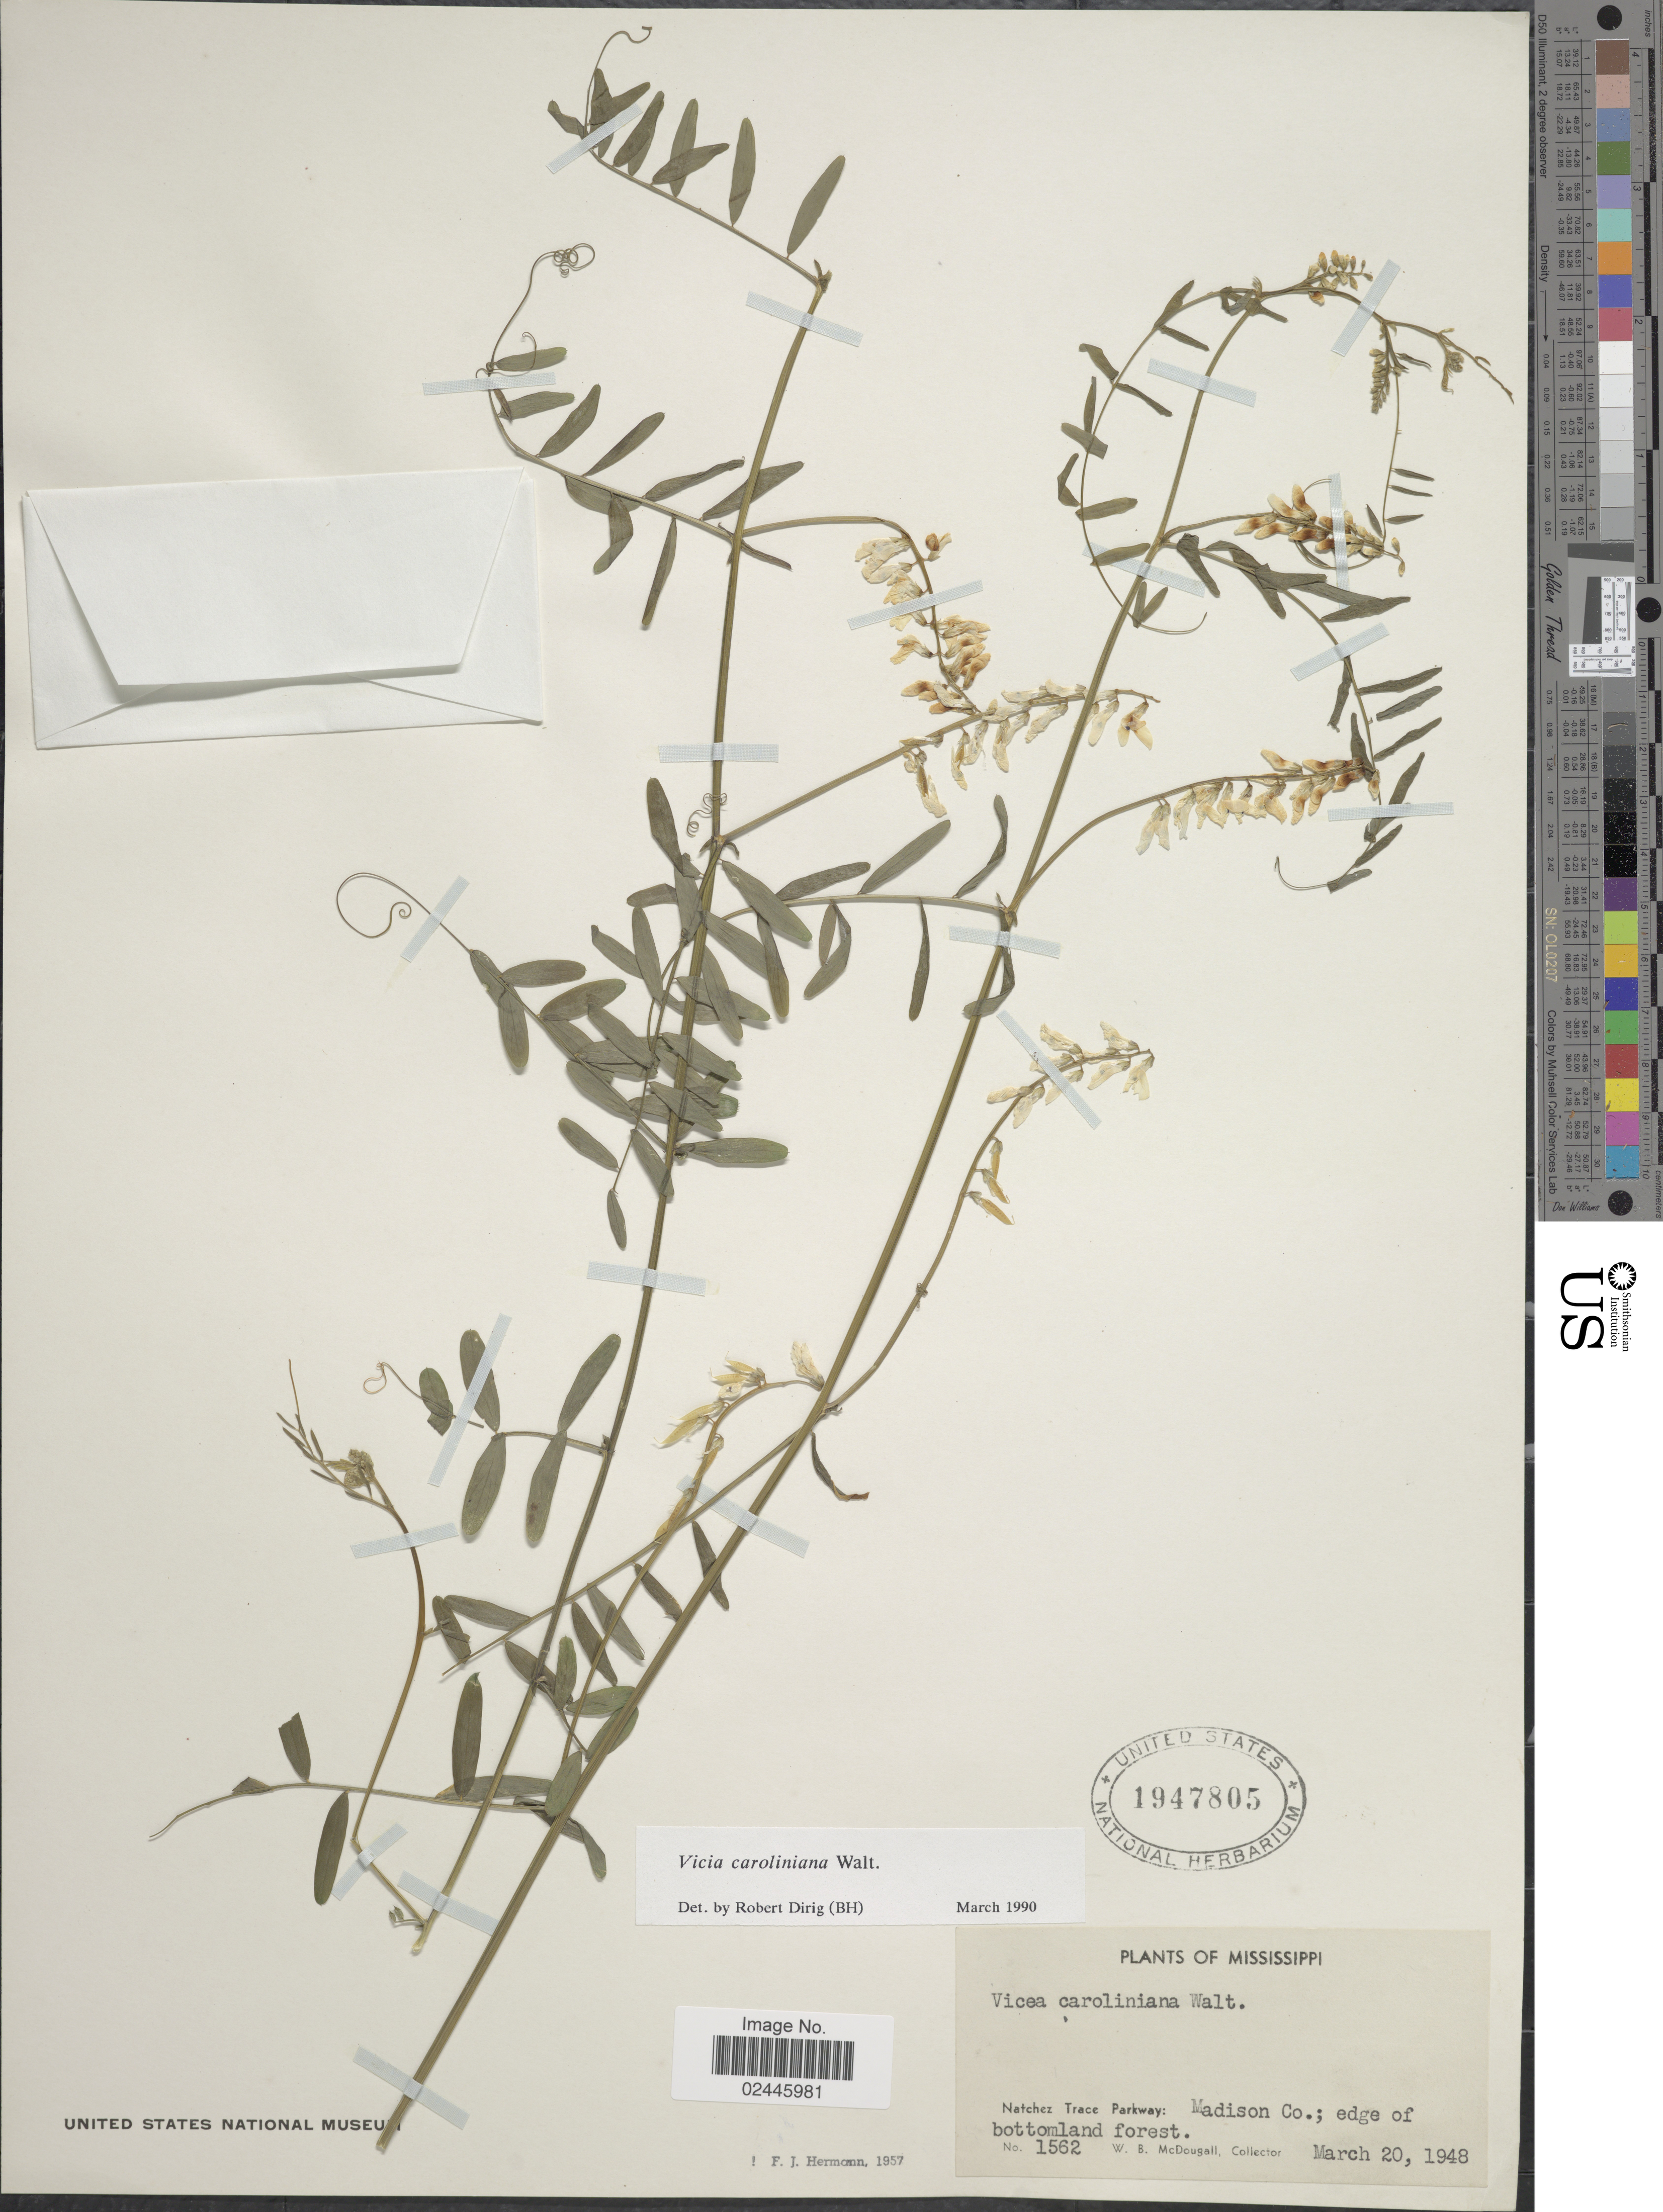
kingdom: Plantae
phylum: Tracheophyta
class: Magnoliopsida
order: Fabales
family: Fabaceae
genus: Vicia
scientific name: Vicia caroliniana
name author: Walter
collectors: W. B. McDougal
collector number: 1562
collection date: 1948-03-20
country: United States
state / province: Mississippi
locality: Natchez Trace Parkway: Madison Co.: edge of bottomland forest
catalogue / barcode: US 1947805